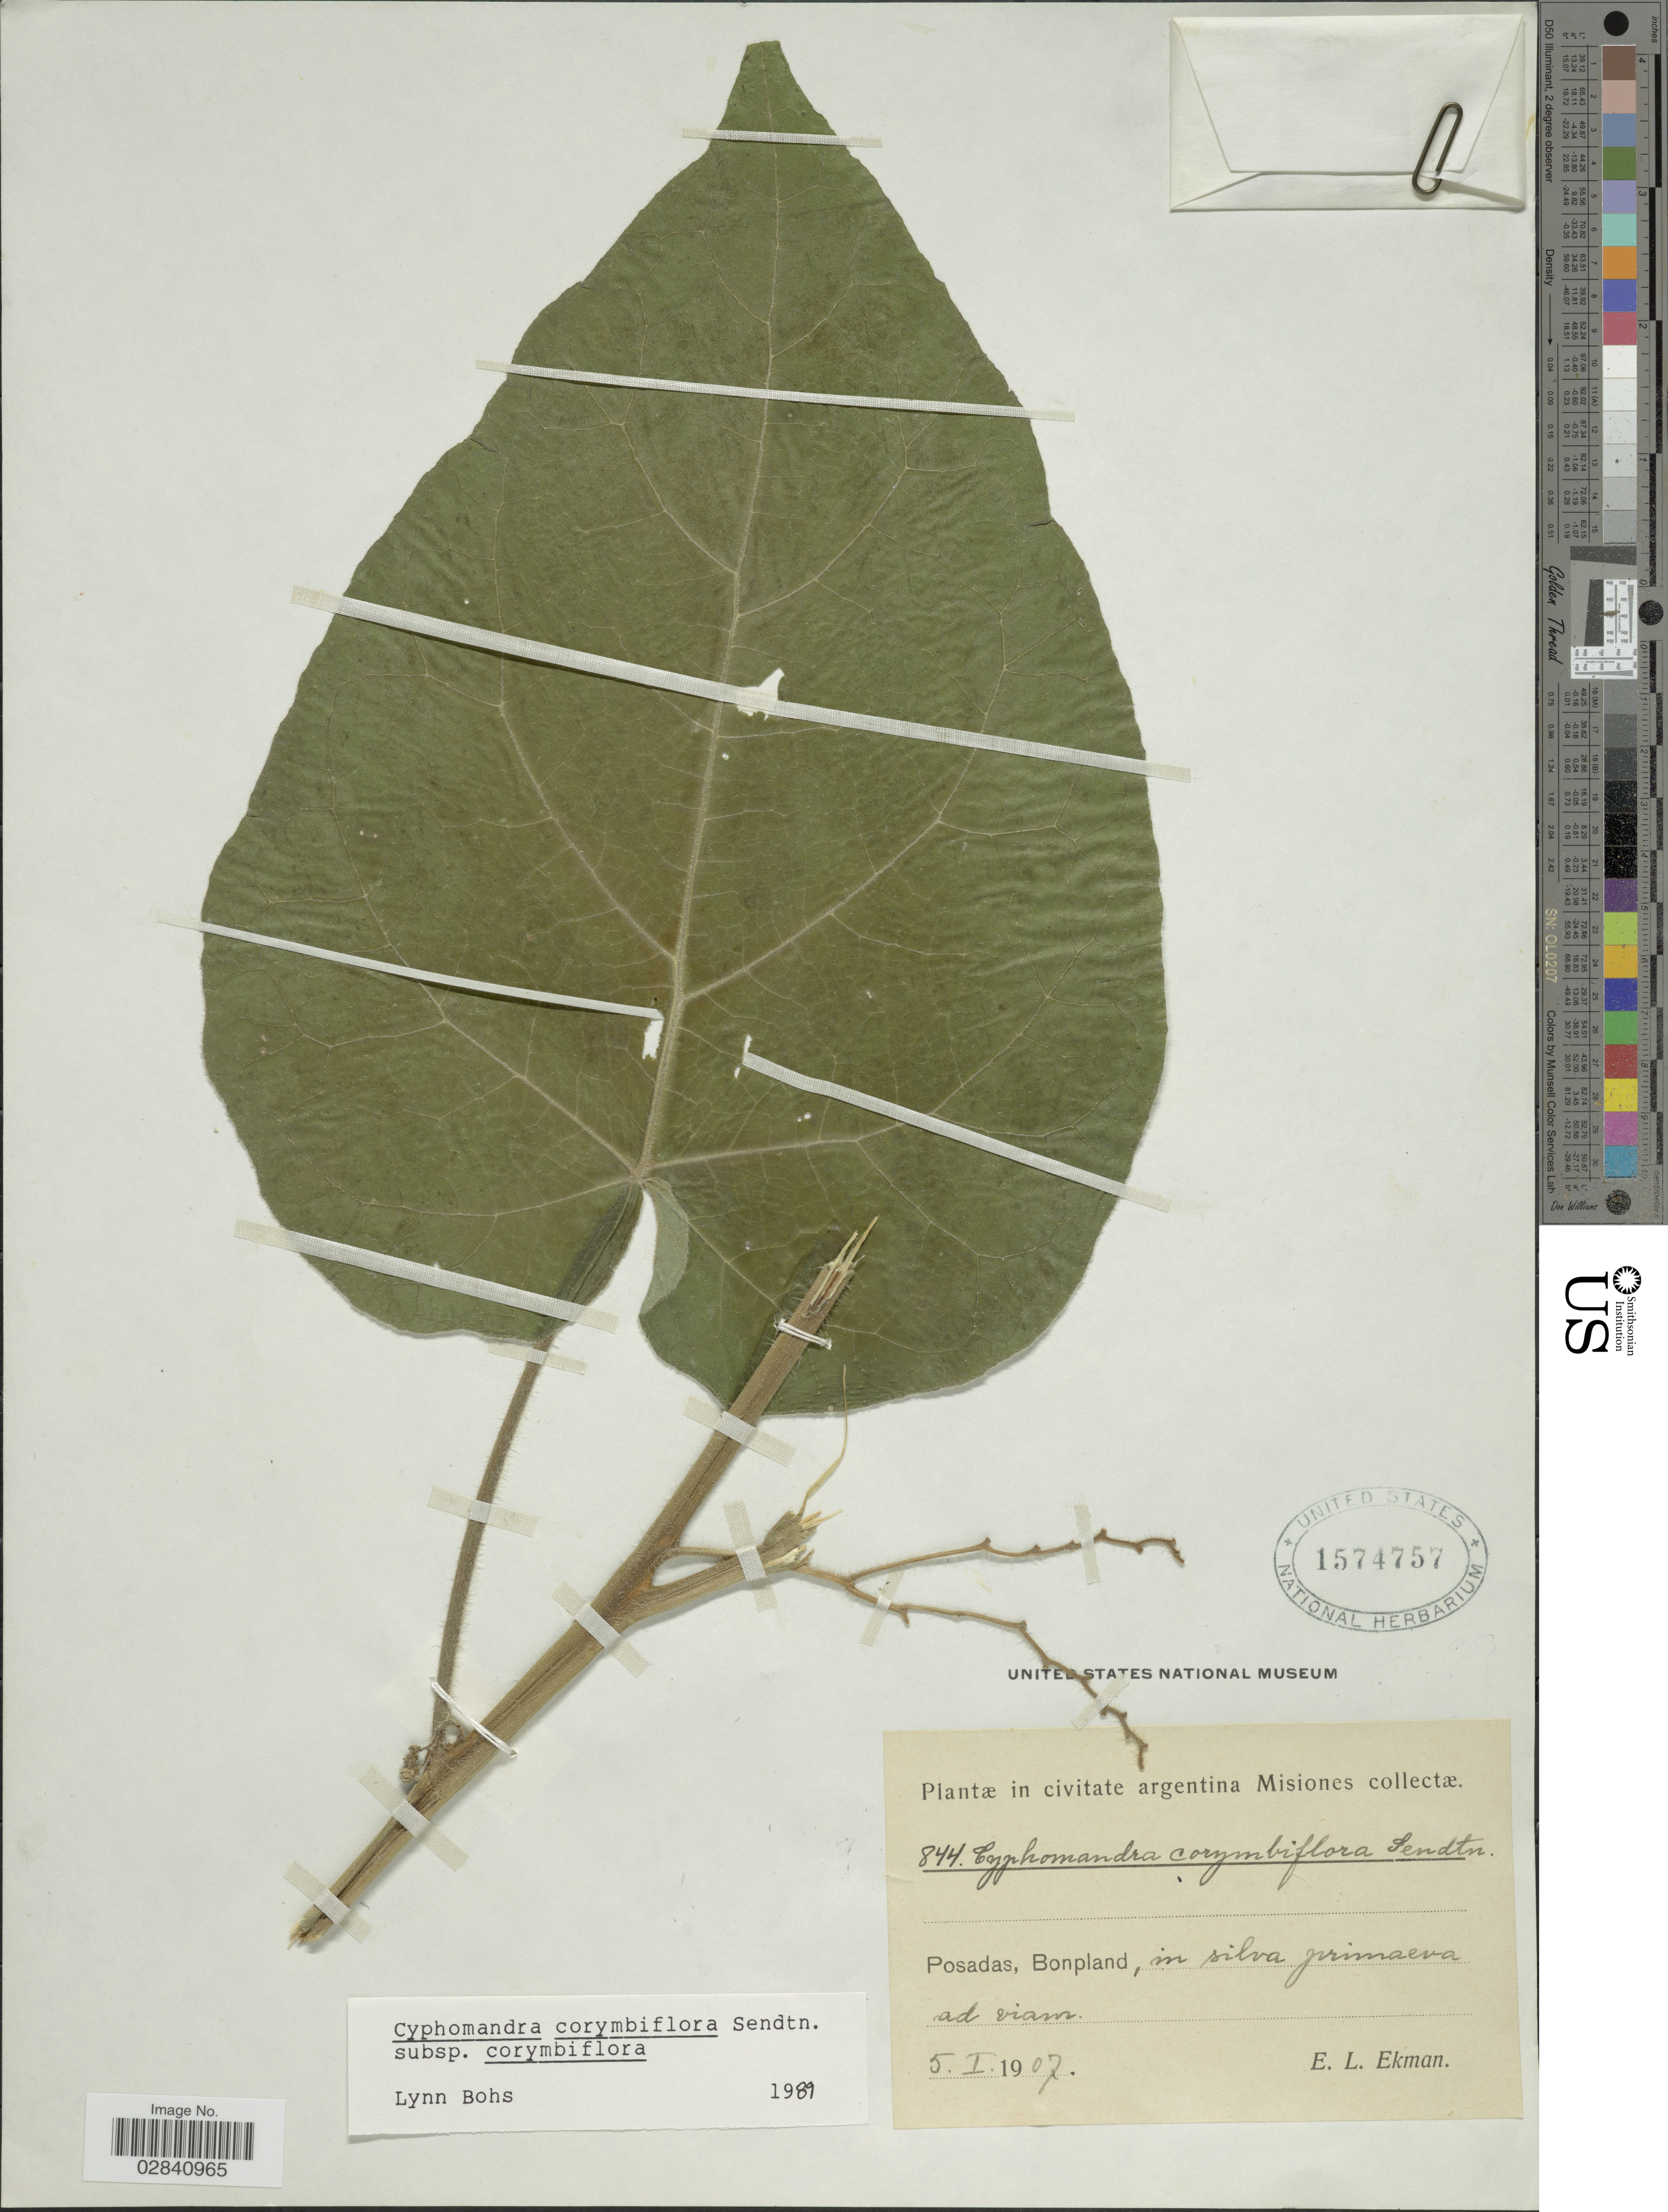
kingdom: Plantae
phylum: Tracheophyta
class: Magnoliopsida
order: Solanales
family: Solanaceae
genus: Cyphomandra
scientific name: Cyphomandra corymbiflora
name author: Sendtn.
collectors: E. L. Ekman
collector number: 844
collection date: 1907-01-05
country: Argentina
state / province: Misiones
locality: In civitate argentina Misiones. Posadas, Bonpland, in silva primaeva ad viam.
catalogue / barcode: US 1574757